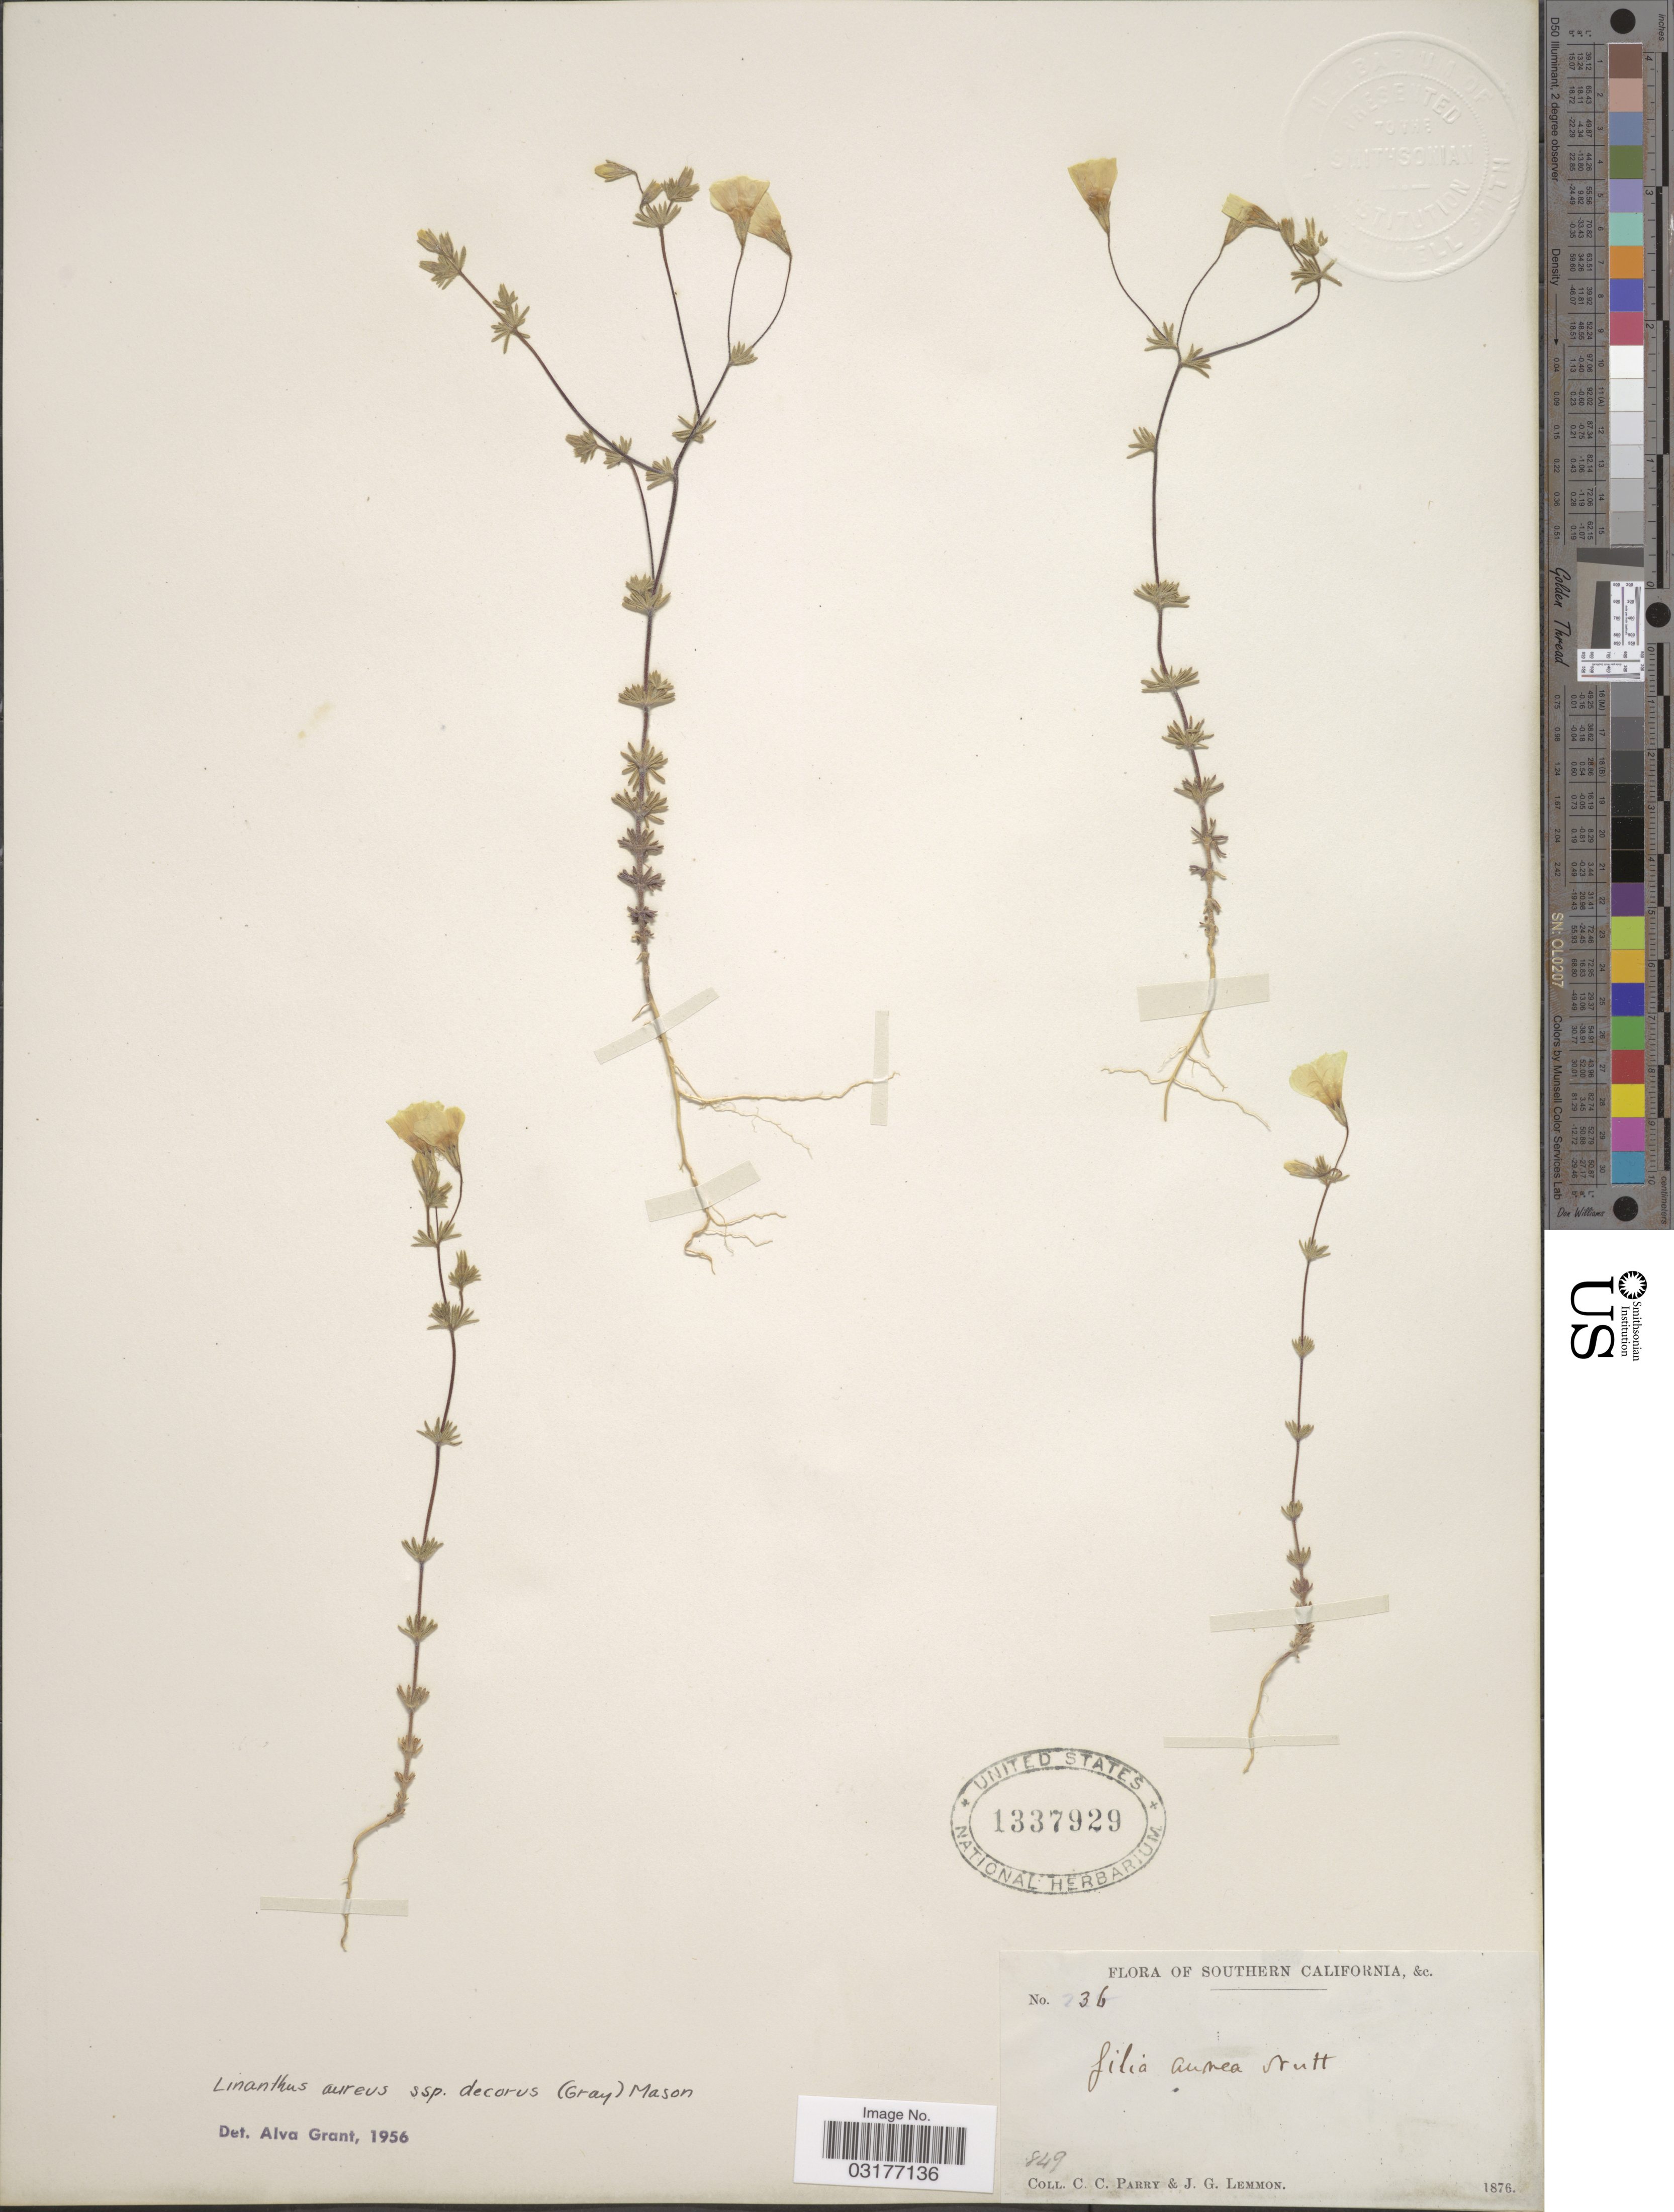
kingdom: Plantae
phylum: Tracheophyta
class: Magnoliopsida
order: Ericales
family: Polemoniaceae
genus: Leptosiphon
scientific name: Leptosiphon chrysanthus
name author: J.M. Porter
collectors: C. C. Parry & J. Lemmon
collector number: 236*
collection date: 1876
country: United States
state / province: California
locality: Southern California.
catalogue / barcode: US 1337929